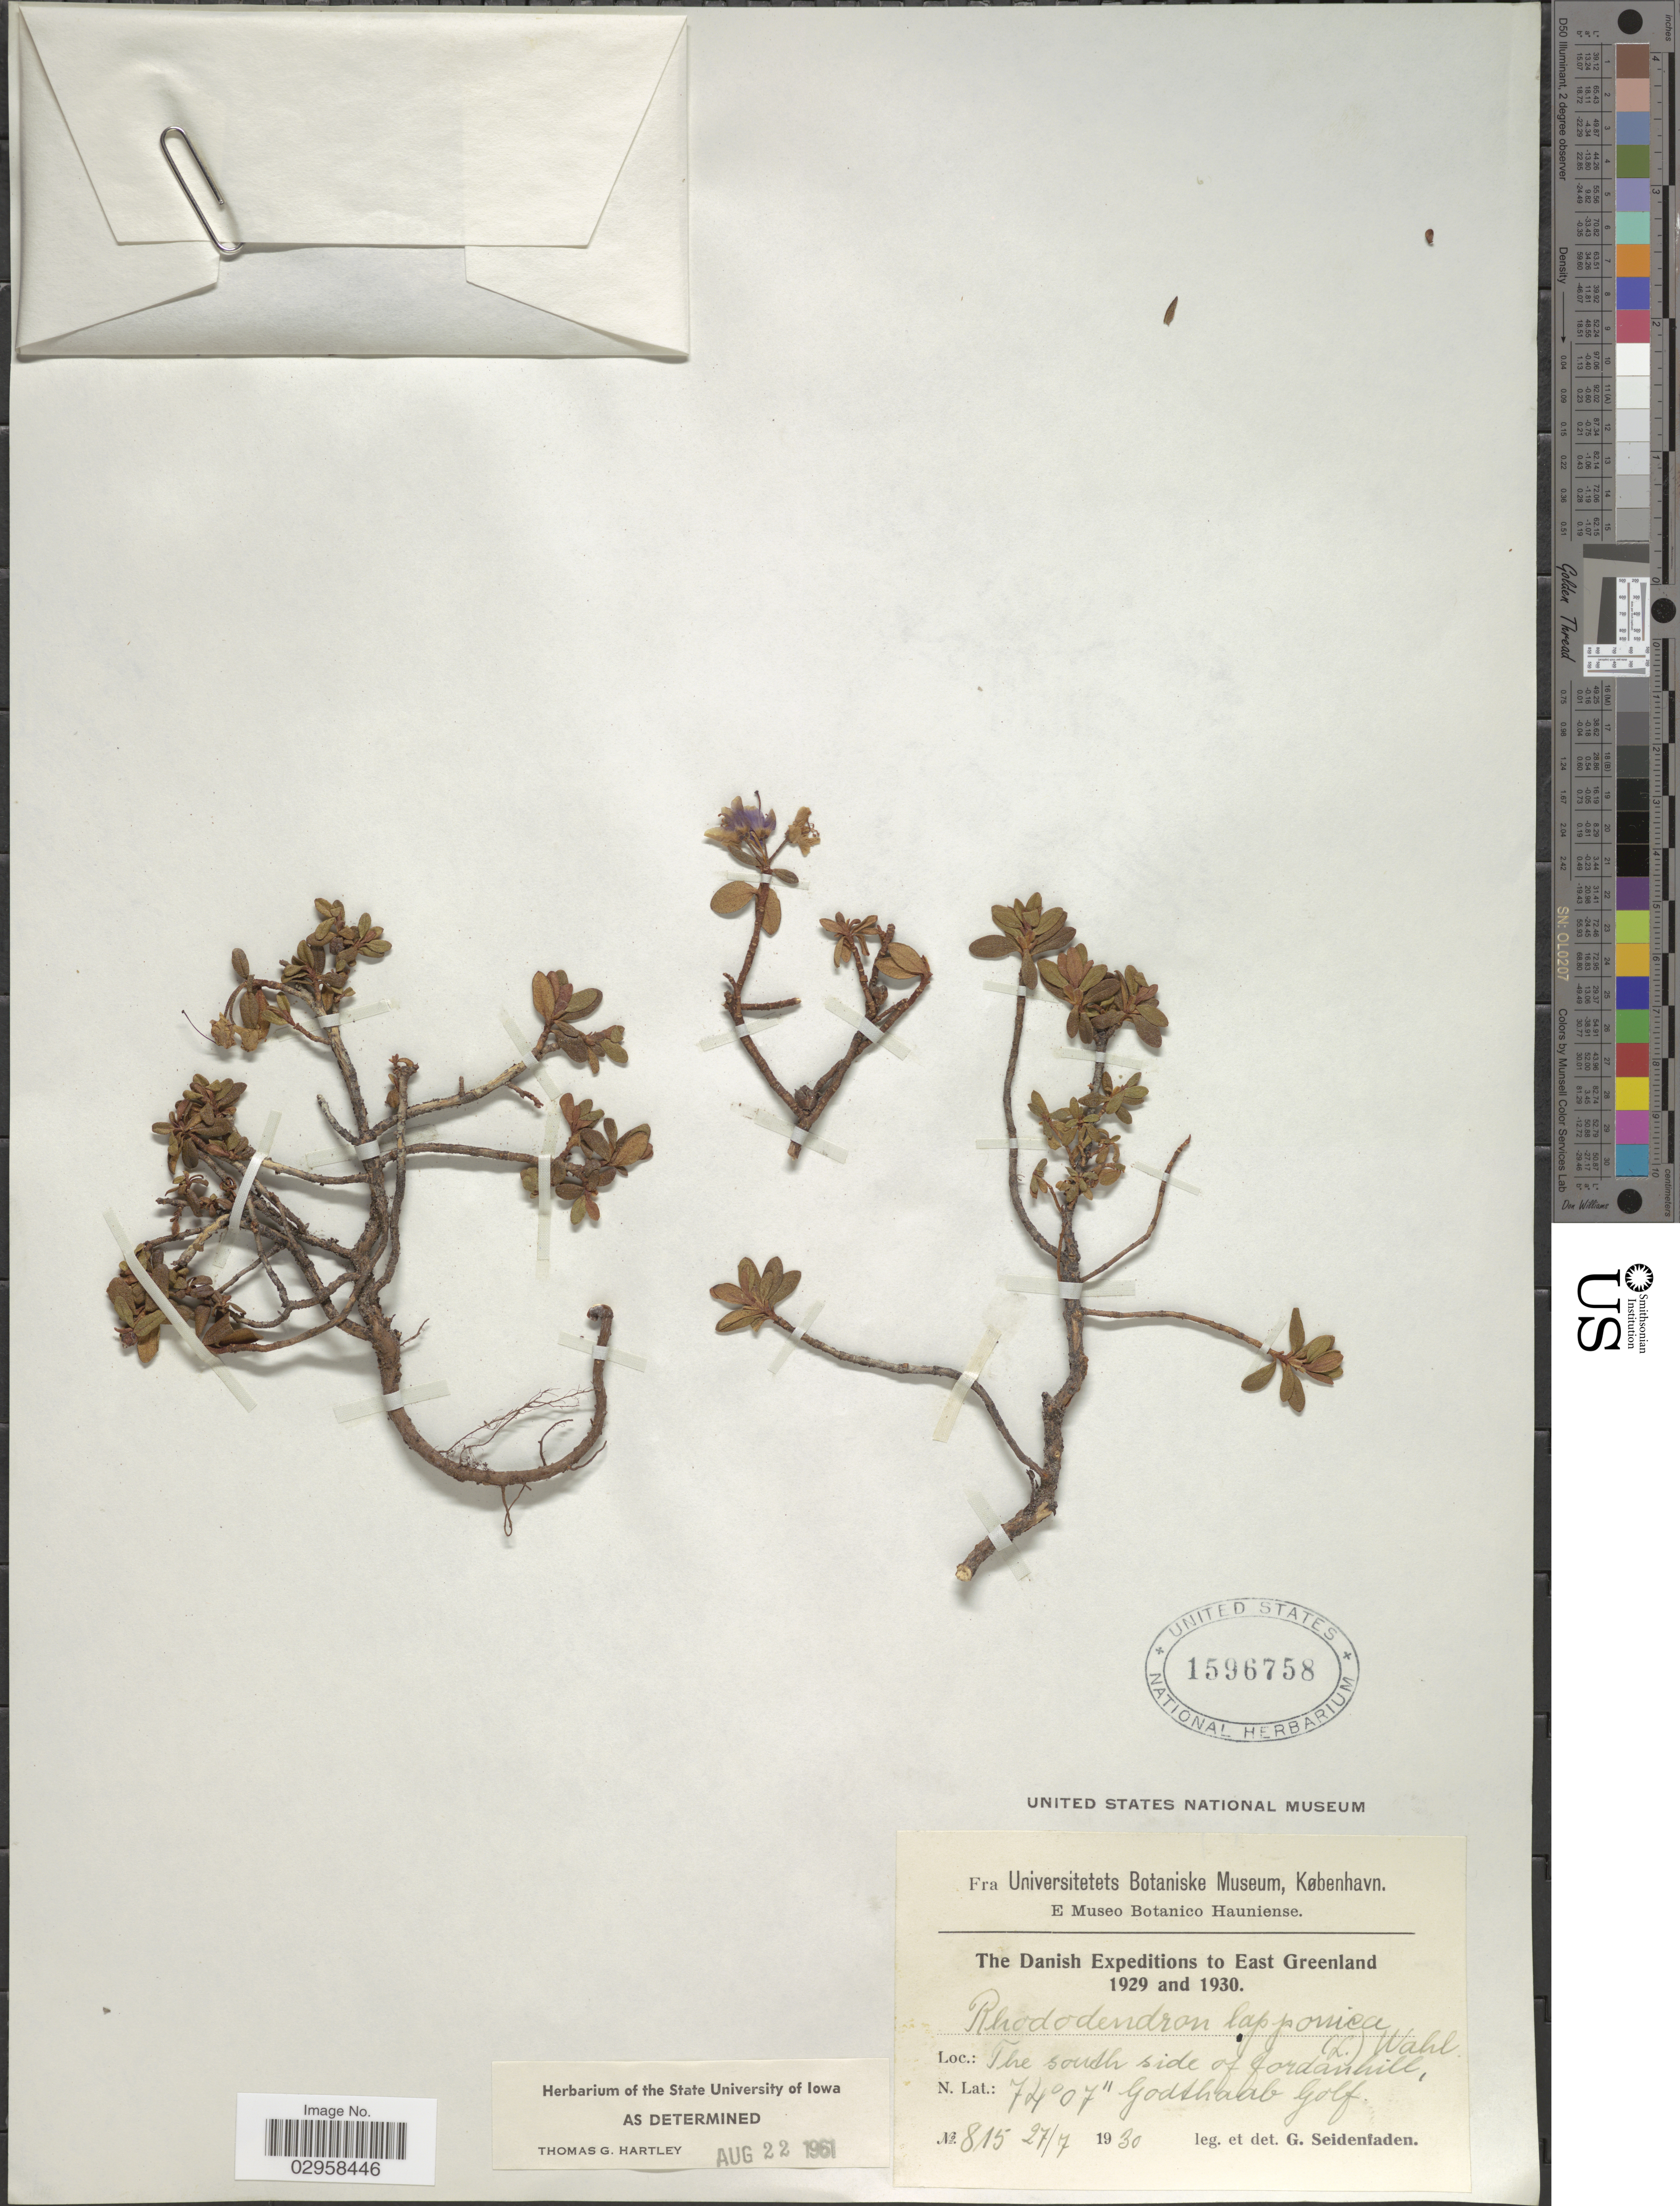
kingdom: Plantae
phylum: Tracheophyta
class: Magnoliopsida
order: Ericales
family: Ericaceae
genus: Rhododendron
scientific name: Rhododendron lapponicum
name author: (L.) Wahlenb.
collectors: G. Seidenfaden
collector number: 815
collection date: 1930-07-27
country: Greenland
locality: East Greenland. The south side of Jordanhill, Godthaab Golf.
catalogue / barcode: US 1596758